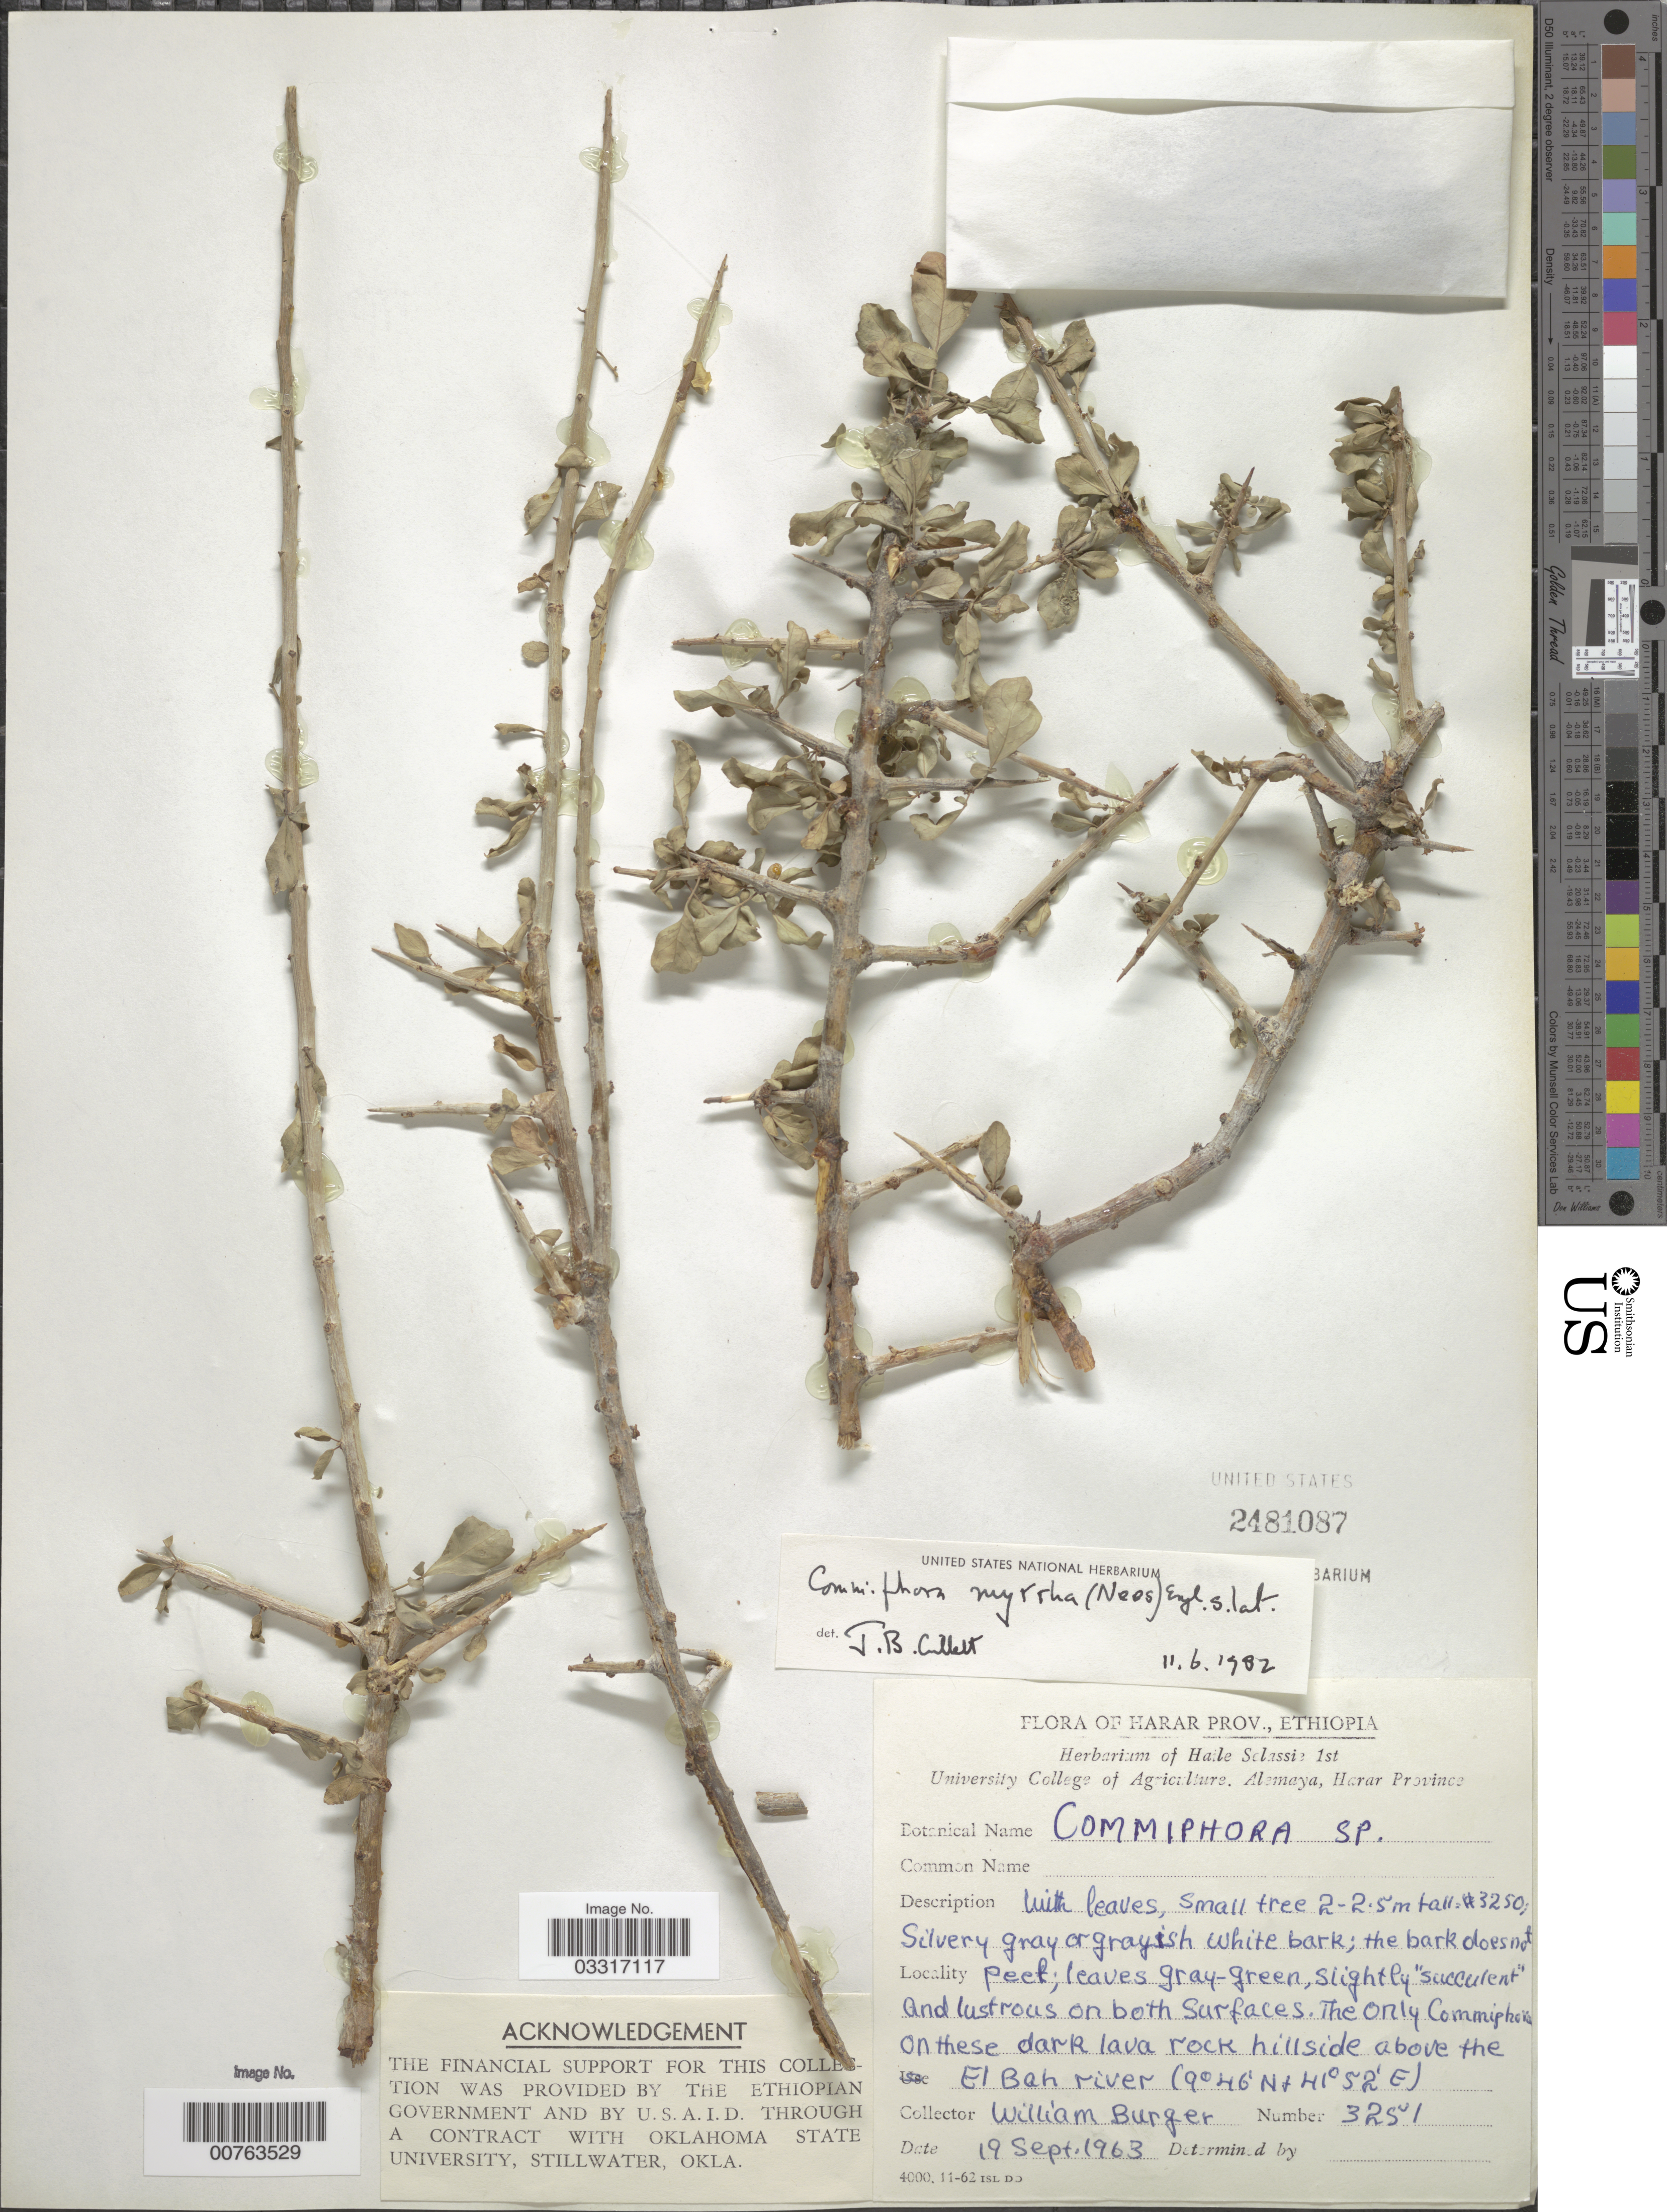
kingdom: Plantae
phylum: Tracheophyta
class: Magnoliopsida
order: Sapindales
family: Burseraceae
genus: Commiphora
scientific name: Commiphora sp.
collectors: W. Burger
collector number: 3251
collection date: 1963-09-19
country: Ethiopia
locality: Harar Prov. Above the El Bah river.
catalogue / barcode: US 2481087